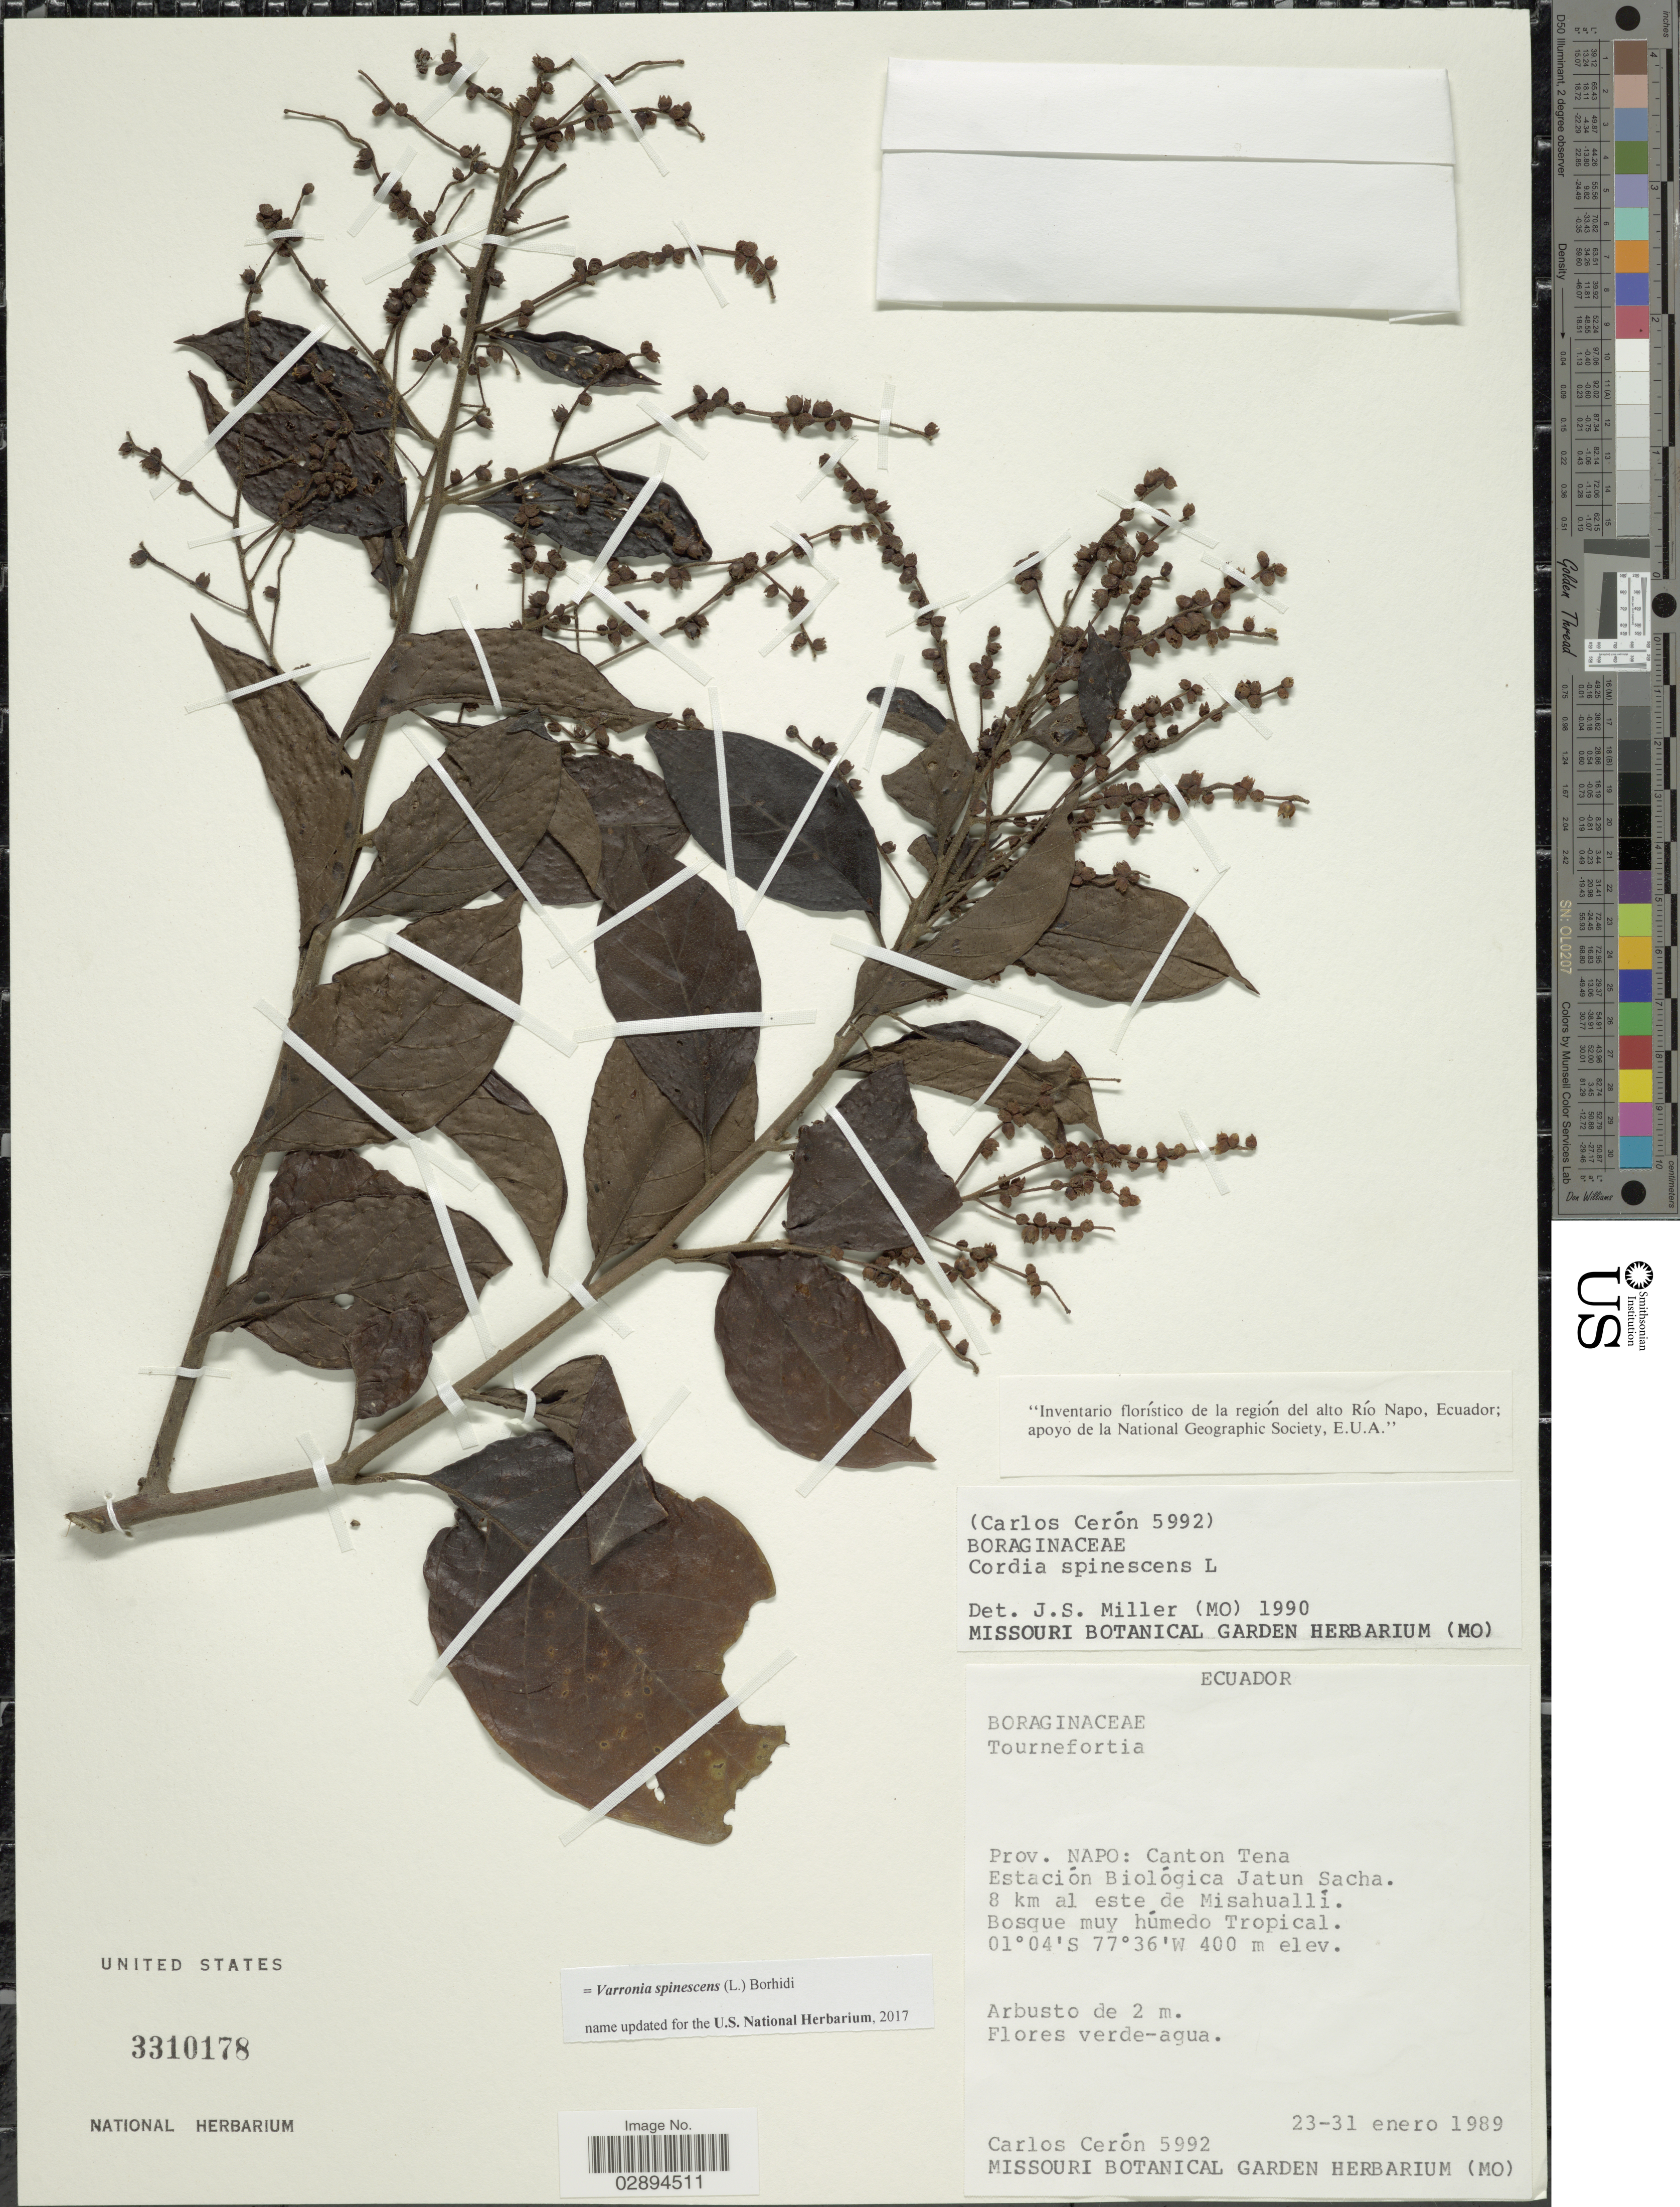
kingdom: Plantae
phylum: Tracheophyta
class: Magnoliopsida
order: Boraginales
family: Cordiaceae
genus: Varronia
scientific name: Varronia spinescens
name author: (L.) Borhidi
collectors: C. E. Cerón M.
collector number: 5992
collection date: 1989-01-23/1989-01-31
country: Ecuador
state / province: Napo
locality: Prov. Napo: Canton Tena. Estación Biológica Jatun Sacha. 8 km al este de Misahuallí.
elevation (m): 400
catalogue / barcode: US 3310178